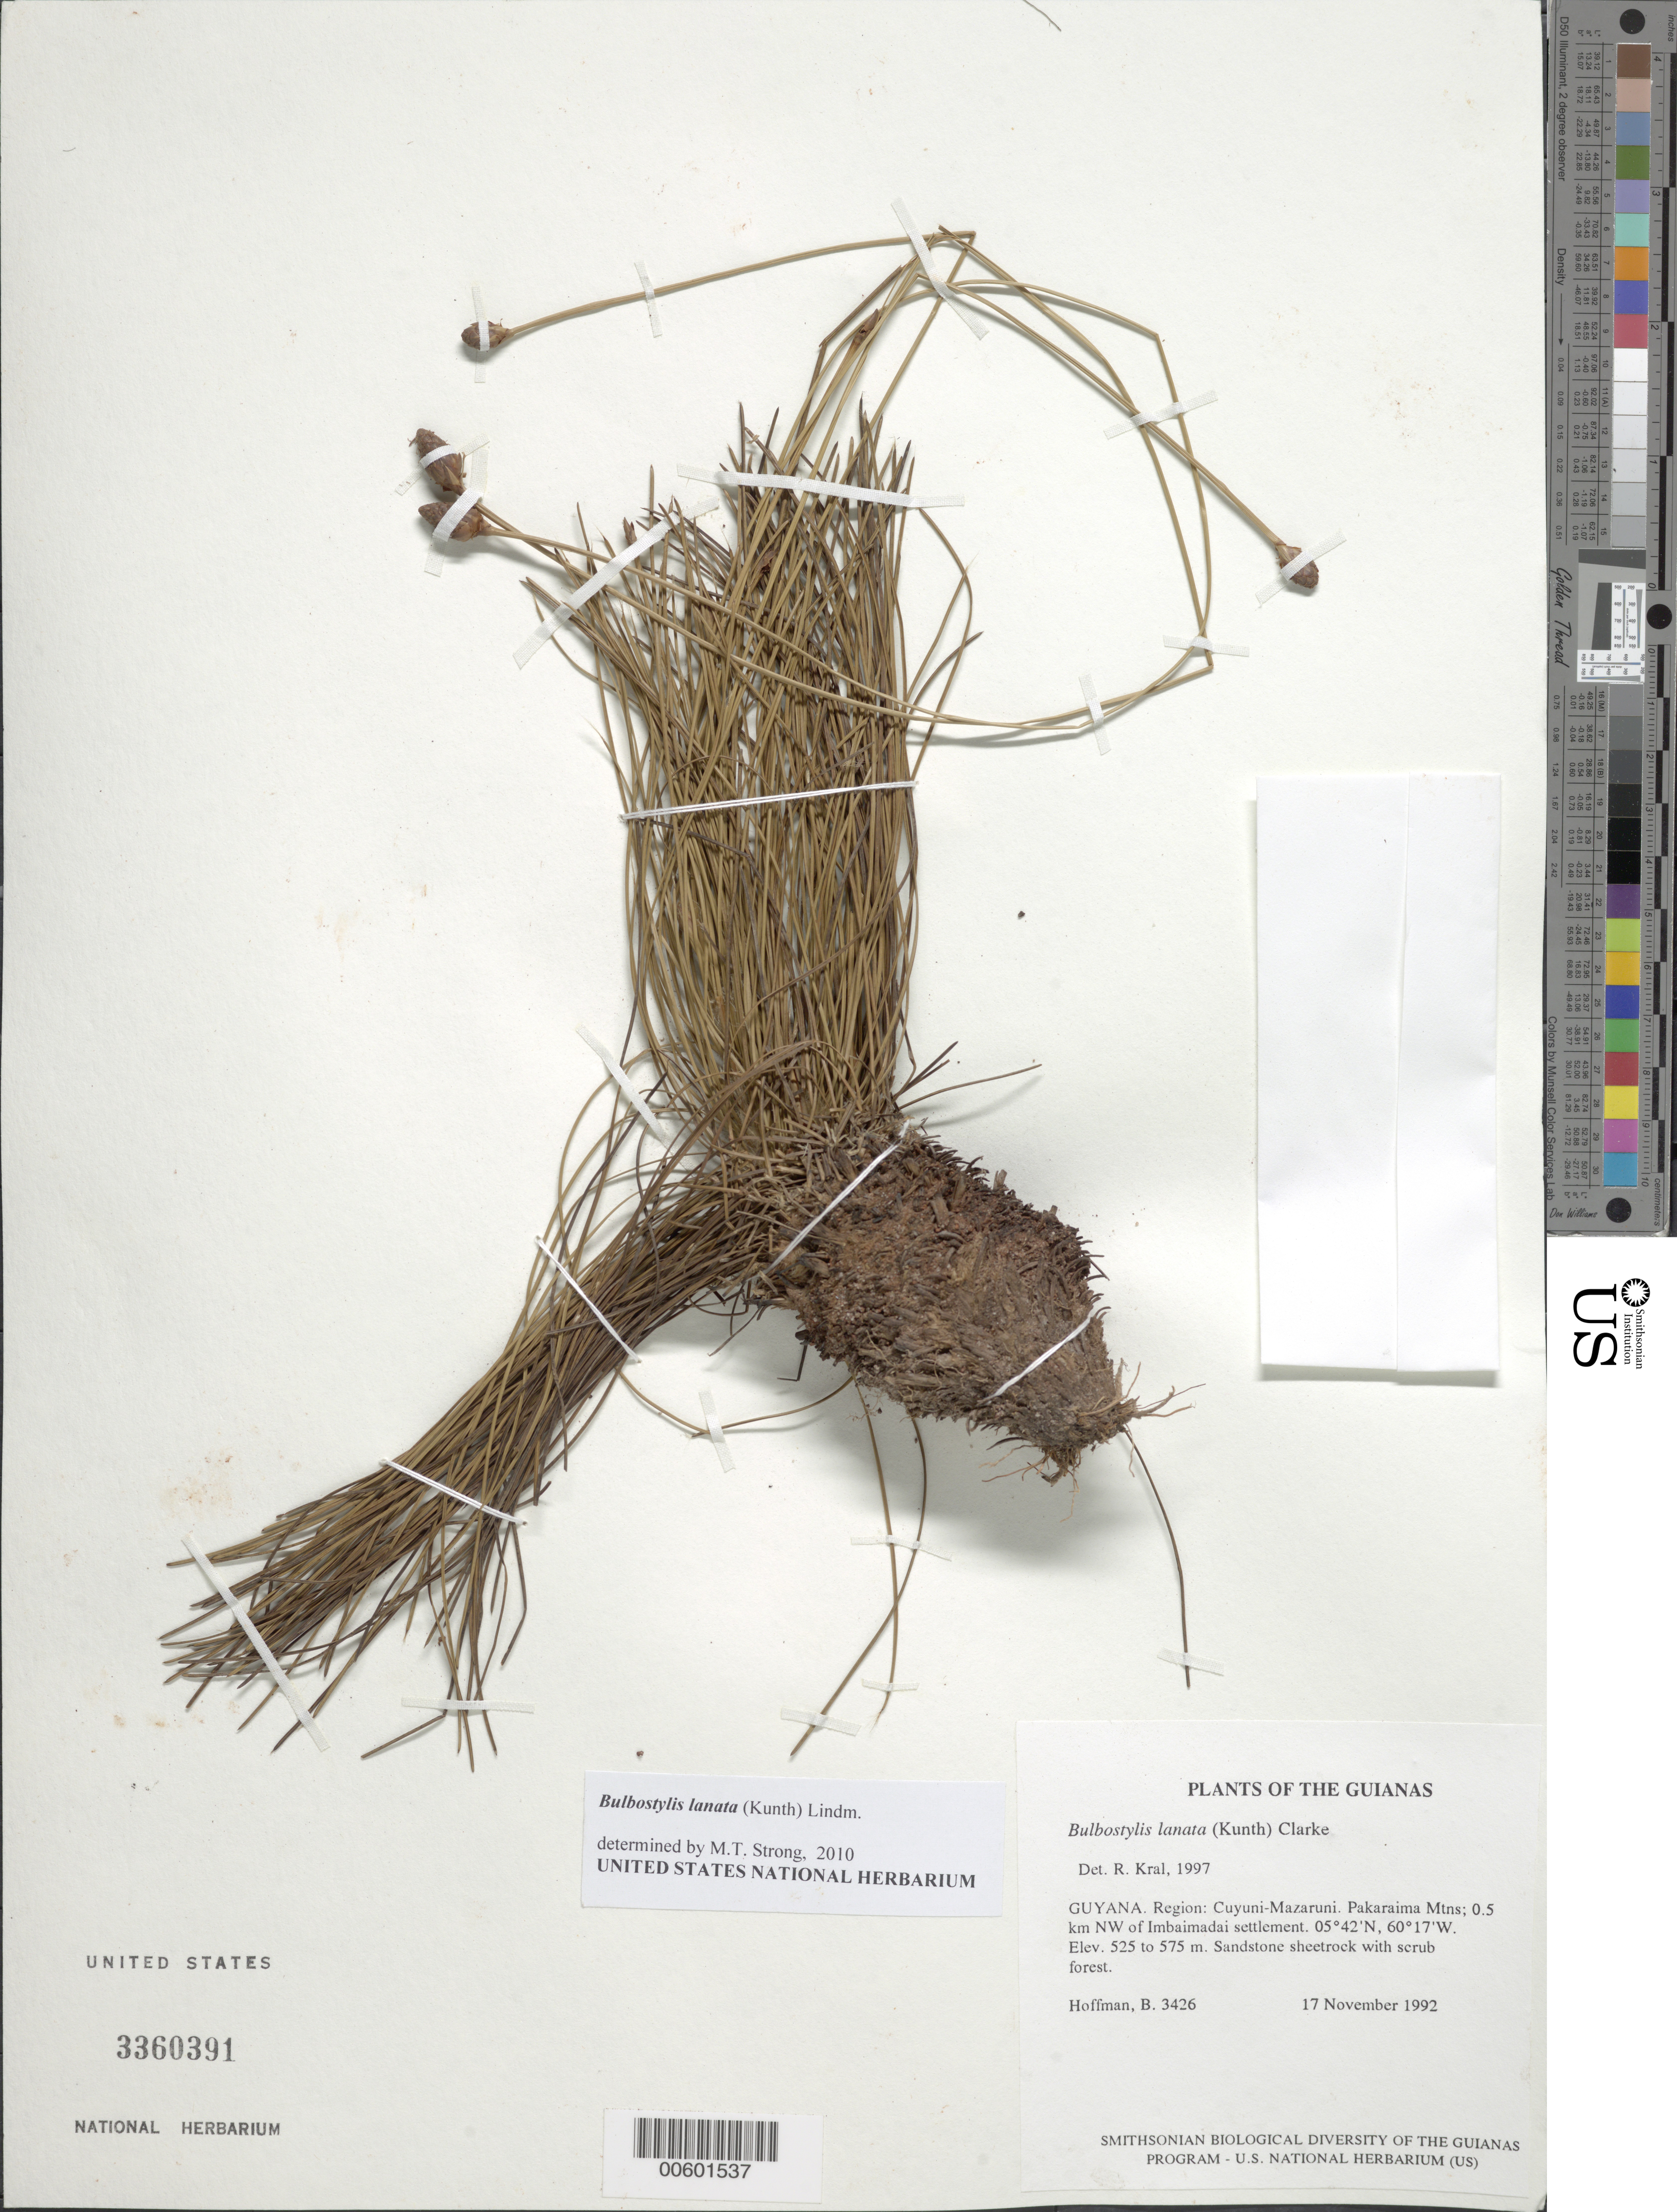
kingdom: Plantae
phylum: Tracheophyta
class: Liliopsida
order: Poales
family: Cyperaceae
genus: Bulbostylis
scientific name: Bulbostylis lanata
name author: (Kunth) Lindm.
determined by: Kral, Robert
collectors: B. Hoffman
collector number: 3426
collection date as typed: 17 November 1992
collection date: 1992-11-17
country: Guyana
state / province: Cuyuni-Mazaruni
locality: Pakaraima Mountains; 0.5 km NW of Imbaimadai settlement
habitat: Sandstone sheetrock with scrub forest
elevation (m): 525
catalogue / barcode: US 3360391